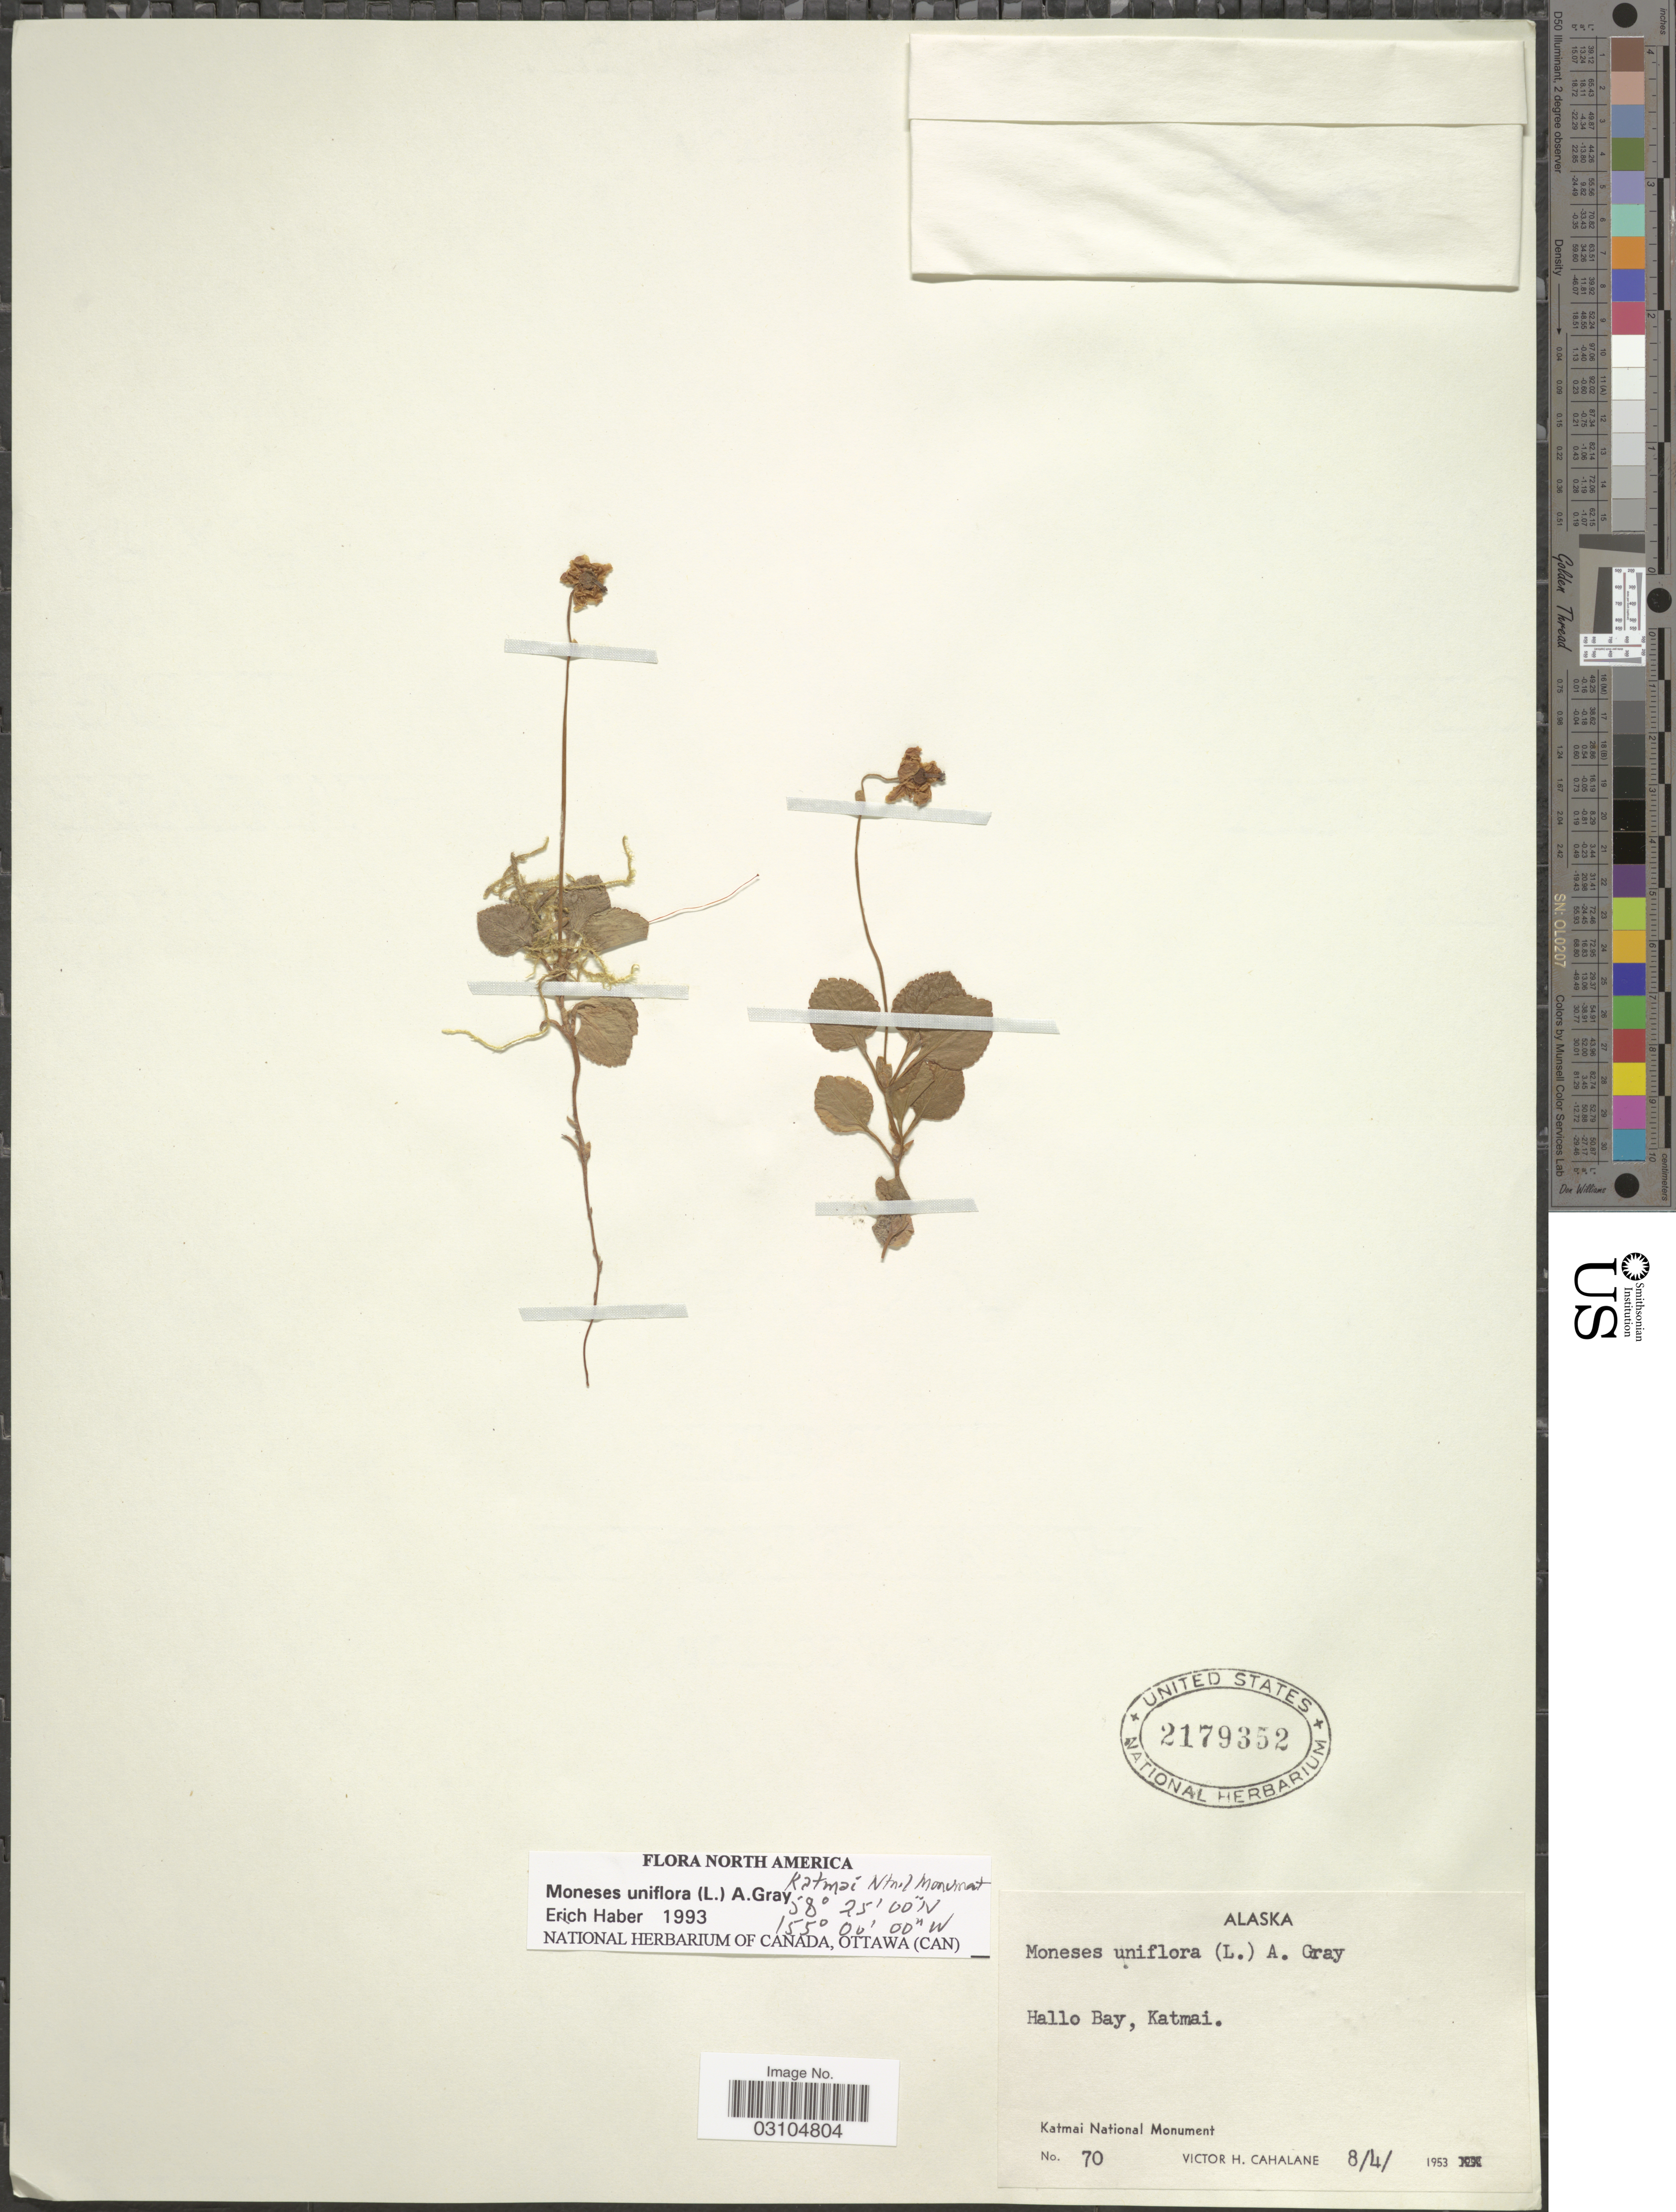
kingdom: Plantae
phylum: Tracheophyta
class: Magnoliopsida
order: Ericales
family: Ericaceae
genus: Moneses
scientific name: Moneses uniflora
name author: (L.) A. Gray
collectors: V. Cahalane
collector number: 70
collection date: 1953-08-04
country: United States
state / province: Alaska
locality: Hallo Bay, Katmai. Katmai National Monument.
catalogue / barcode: US 2179352